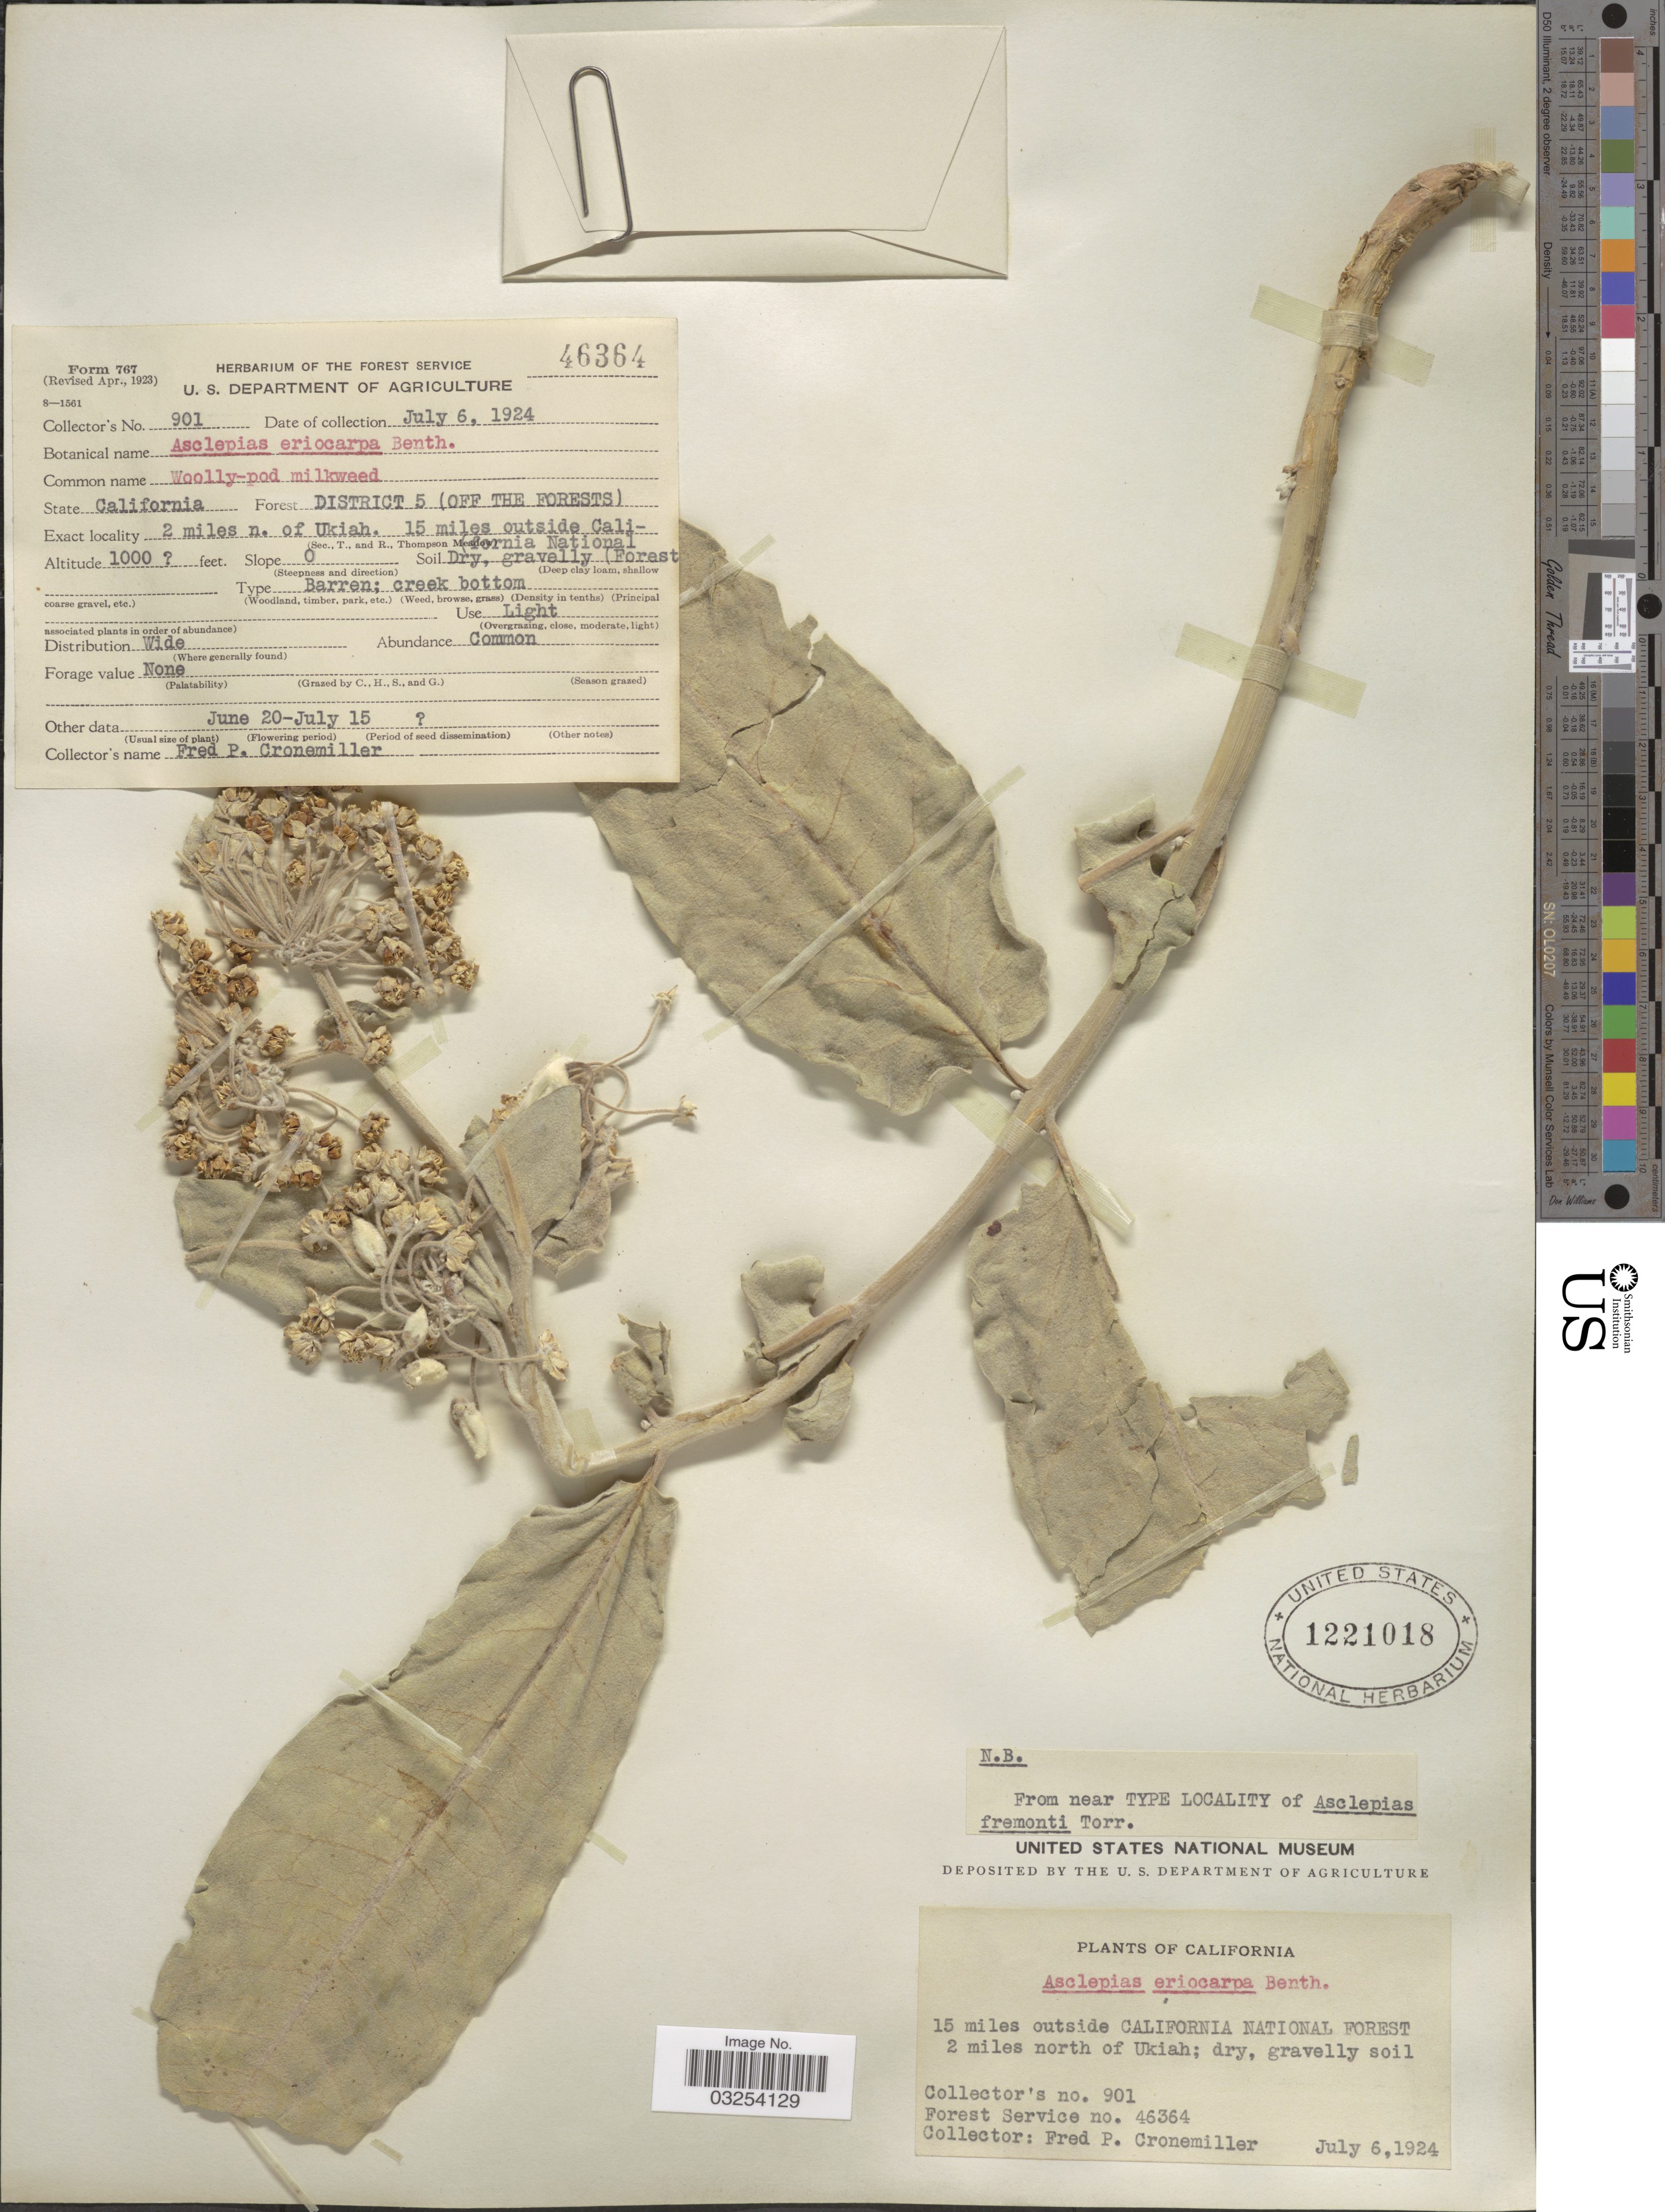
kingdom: Plantae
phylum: Tracheophyta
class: Magnoliopsida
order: Gentianales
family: Apocynaceae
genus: Asclepias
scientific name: Asclepias eriocarpa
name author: Benth.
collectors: F. Cronemiller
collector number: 901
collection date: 1924-07-06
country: United States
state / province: California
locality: Forest District 5 (Off the Forests) 2 miles n. of Ukiah. 15 miles outside California National Forest.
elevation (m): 305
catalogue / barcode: US 1221018